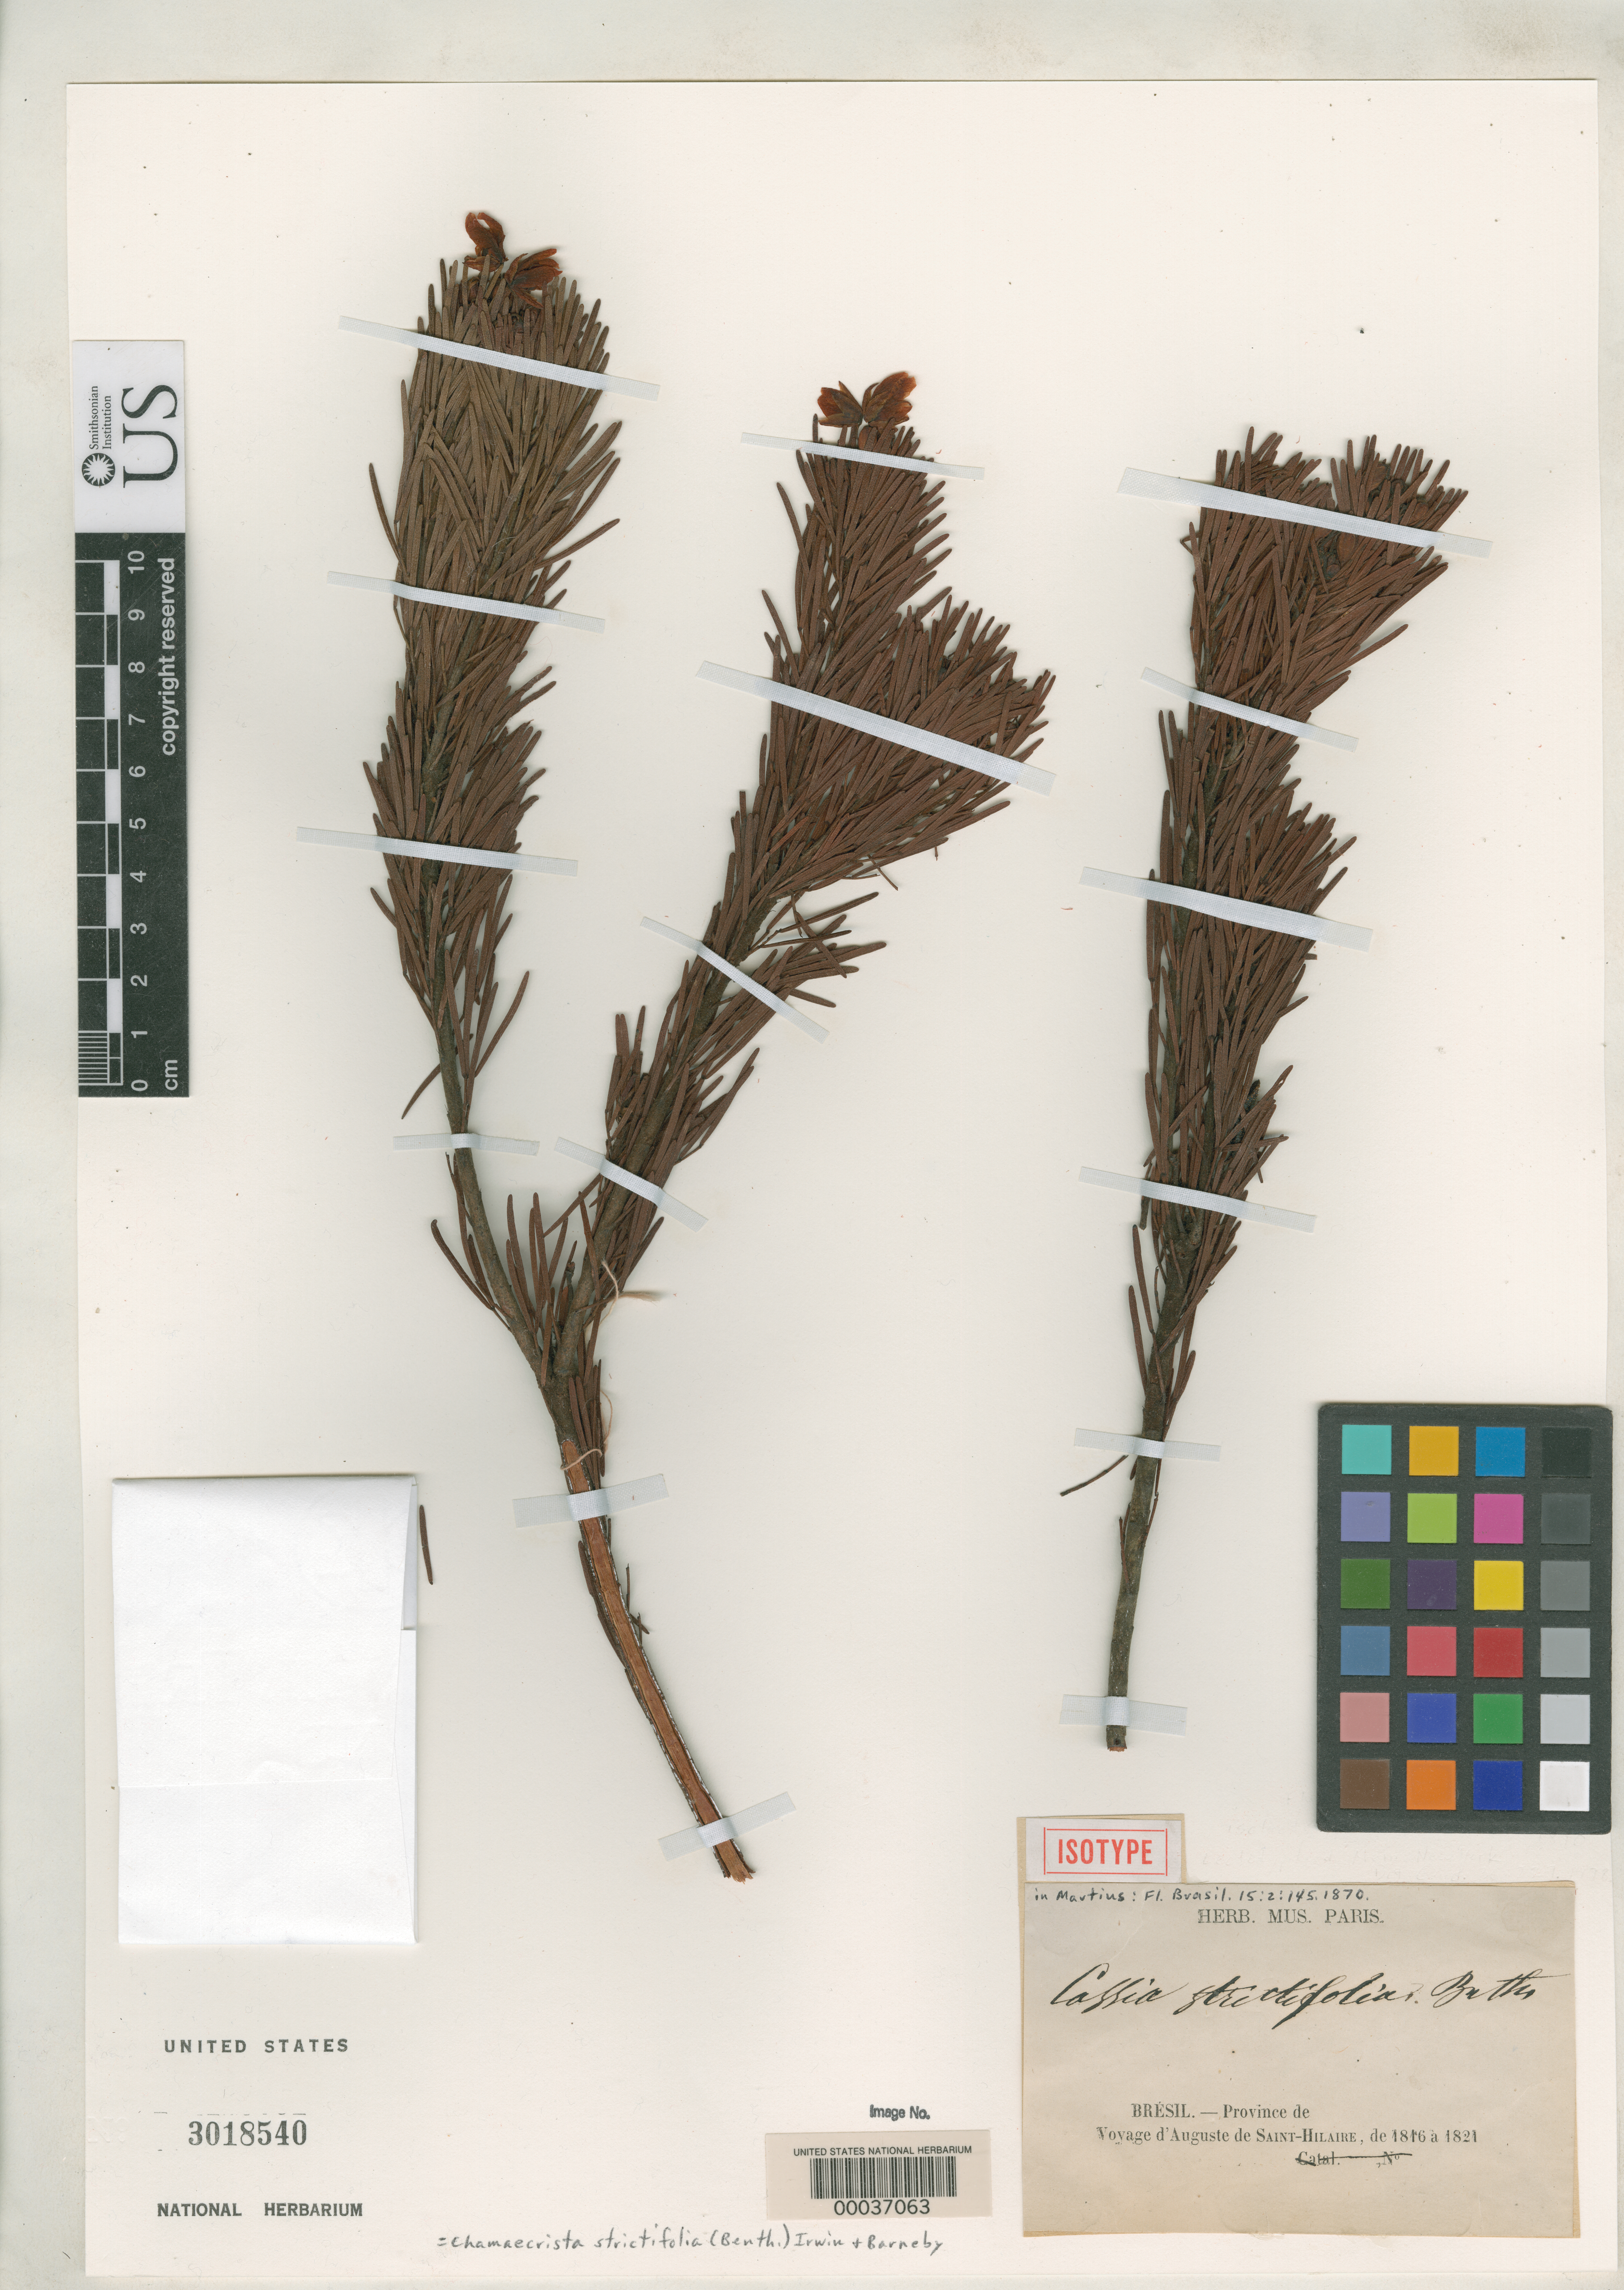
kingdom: Plantae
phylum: Tracheophyta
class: Magnoliopsida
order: Fabales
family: Fabaceae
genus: Cassia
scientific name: Cassia strictifolia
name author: Benth. in Mart.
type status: Isolectotype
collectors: A. F. C. P. de Saint-Hilaire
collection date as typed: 1816 to -- --- 1921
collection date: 1816/1921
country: Brazil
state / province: Minas Gerais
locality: Rio Santa Anna.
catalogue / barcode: US 3018540